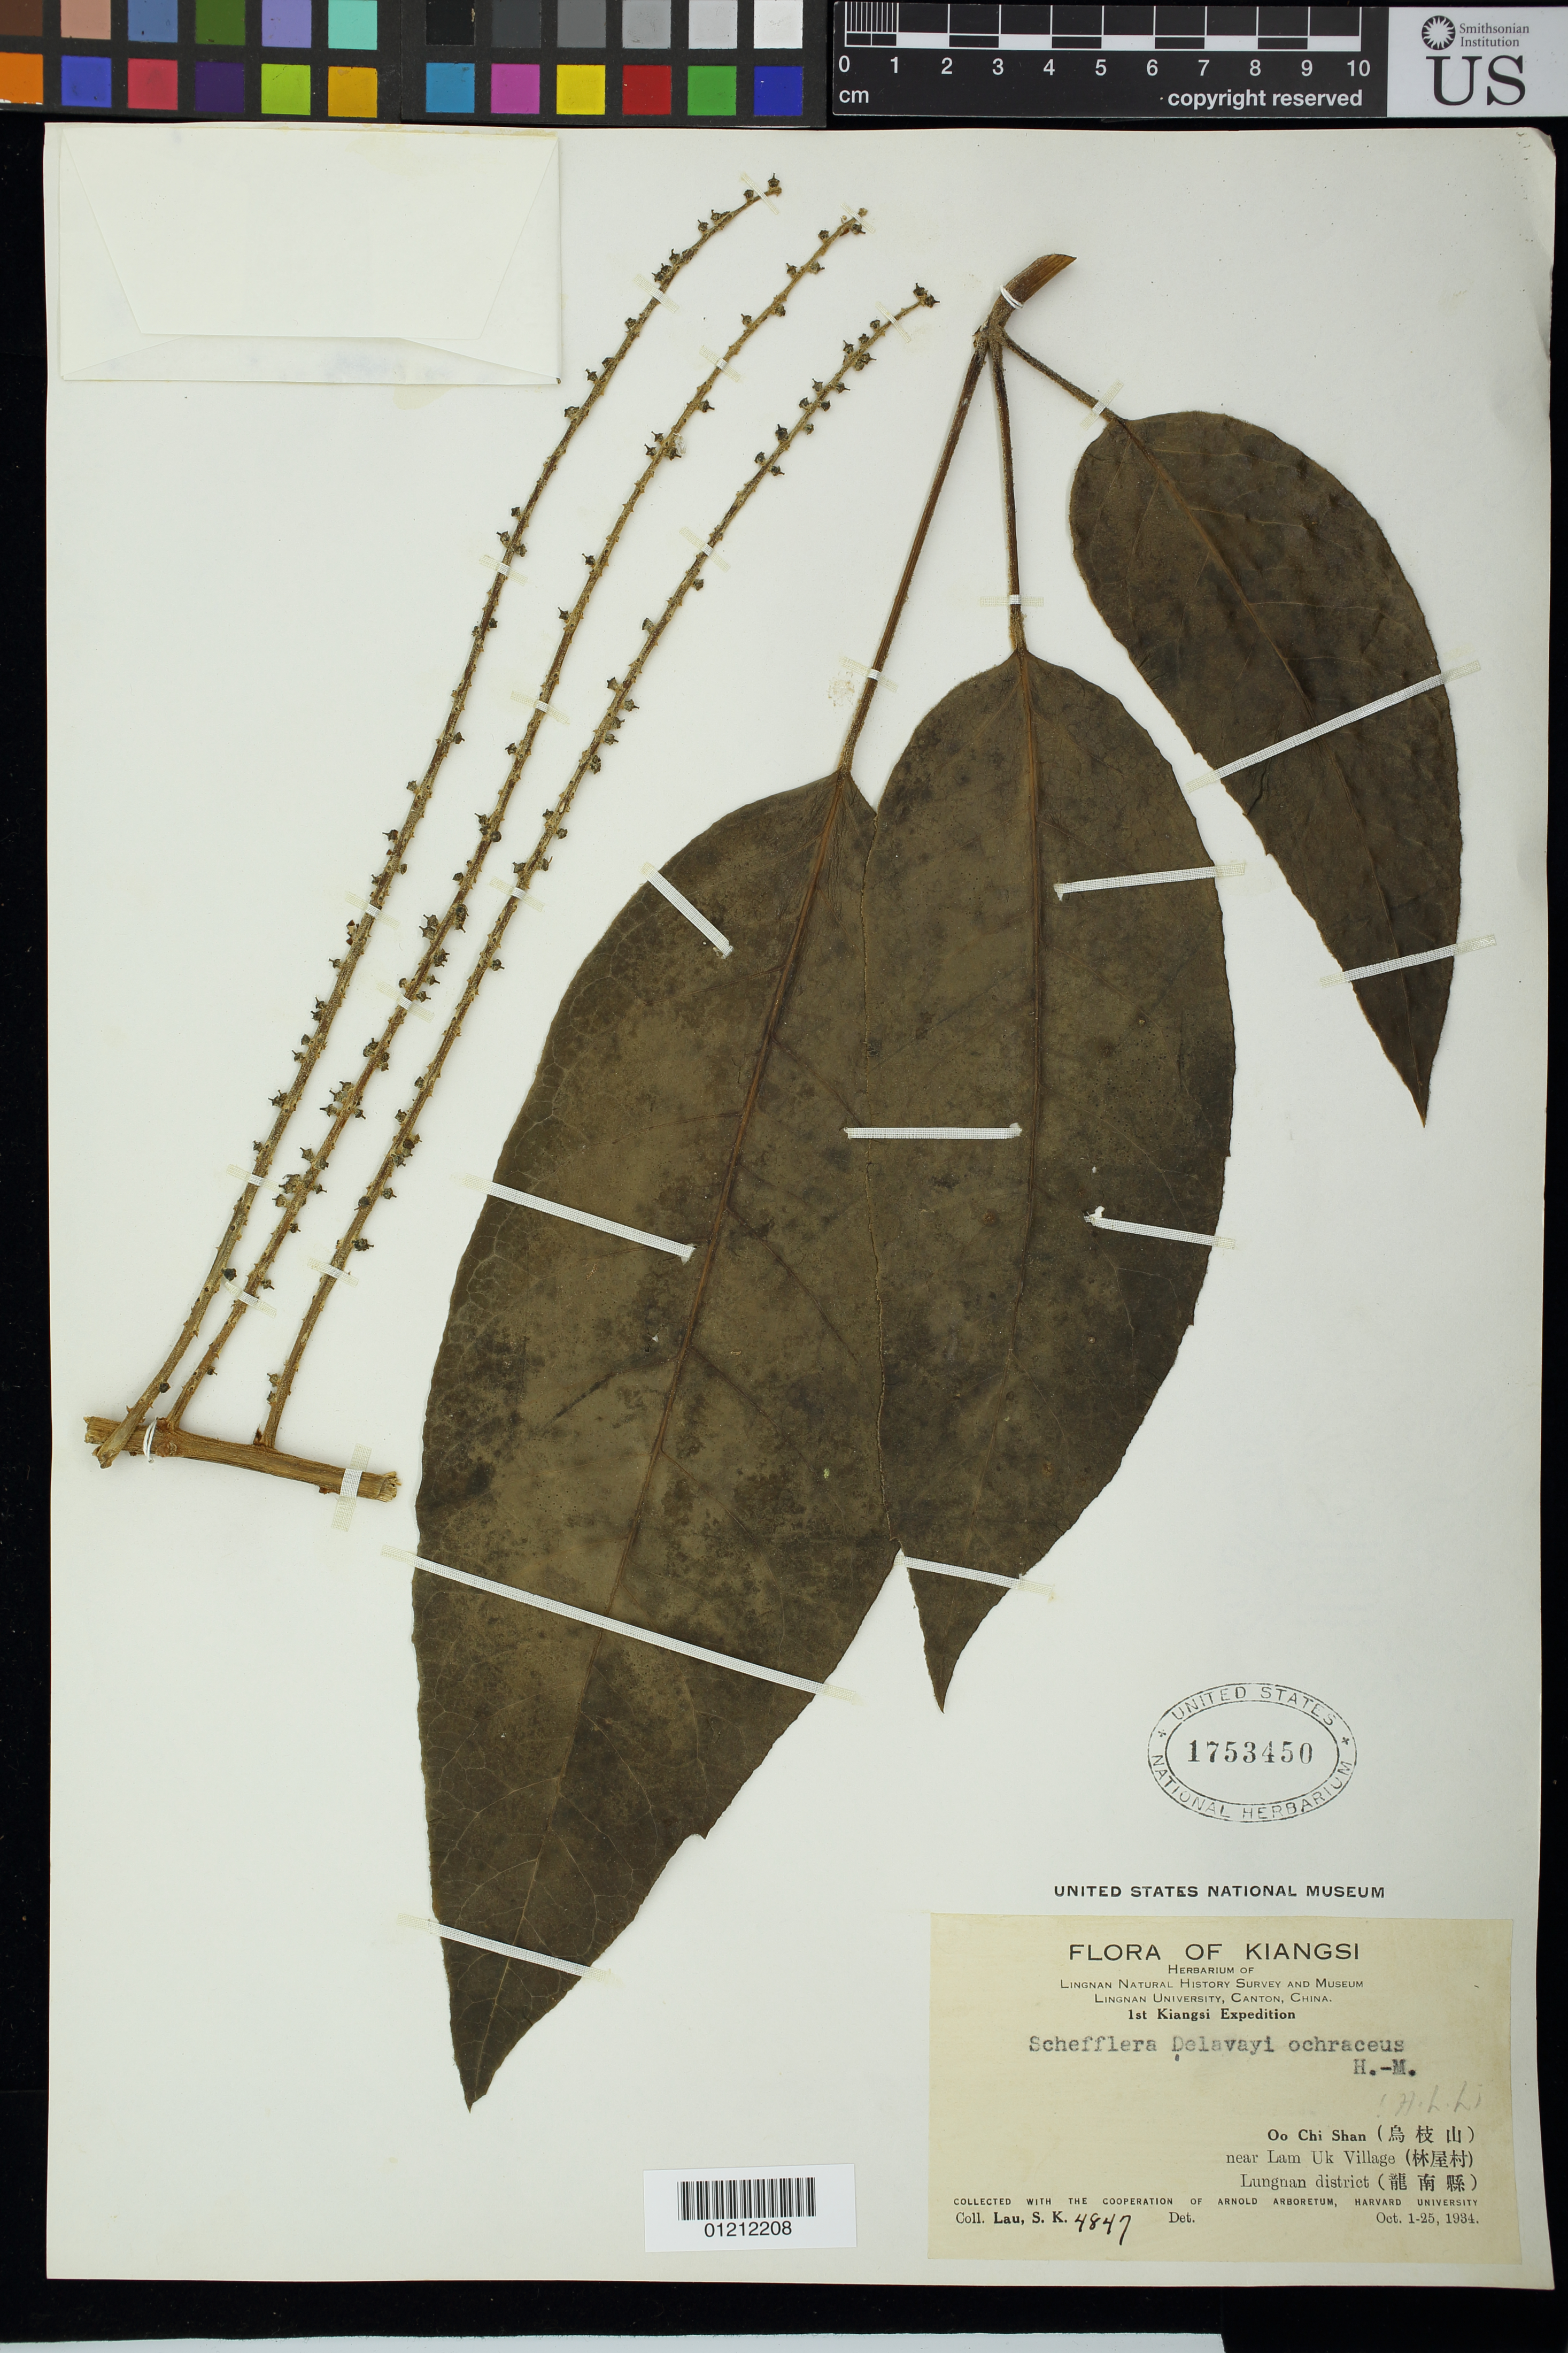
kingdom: Plantae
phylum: Tracheophyta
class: Magnoliopsida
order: Apiales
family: Araliaceae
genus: Schefflera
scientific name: Schefflera delavayi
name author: (Franch.) Harms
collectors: S. K. Lau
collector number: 4847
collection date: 1934-10-01/1934-10-25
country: China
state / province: Jiangxi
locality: Oo Chi Shan, near Lam Uk Village, Lungnan district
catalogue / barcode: US 1753450